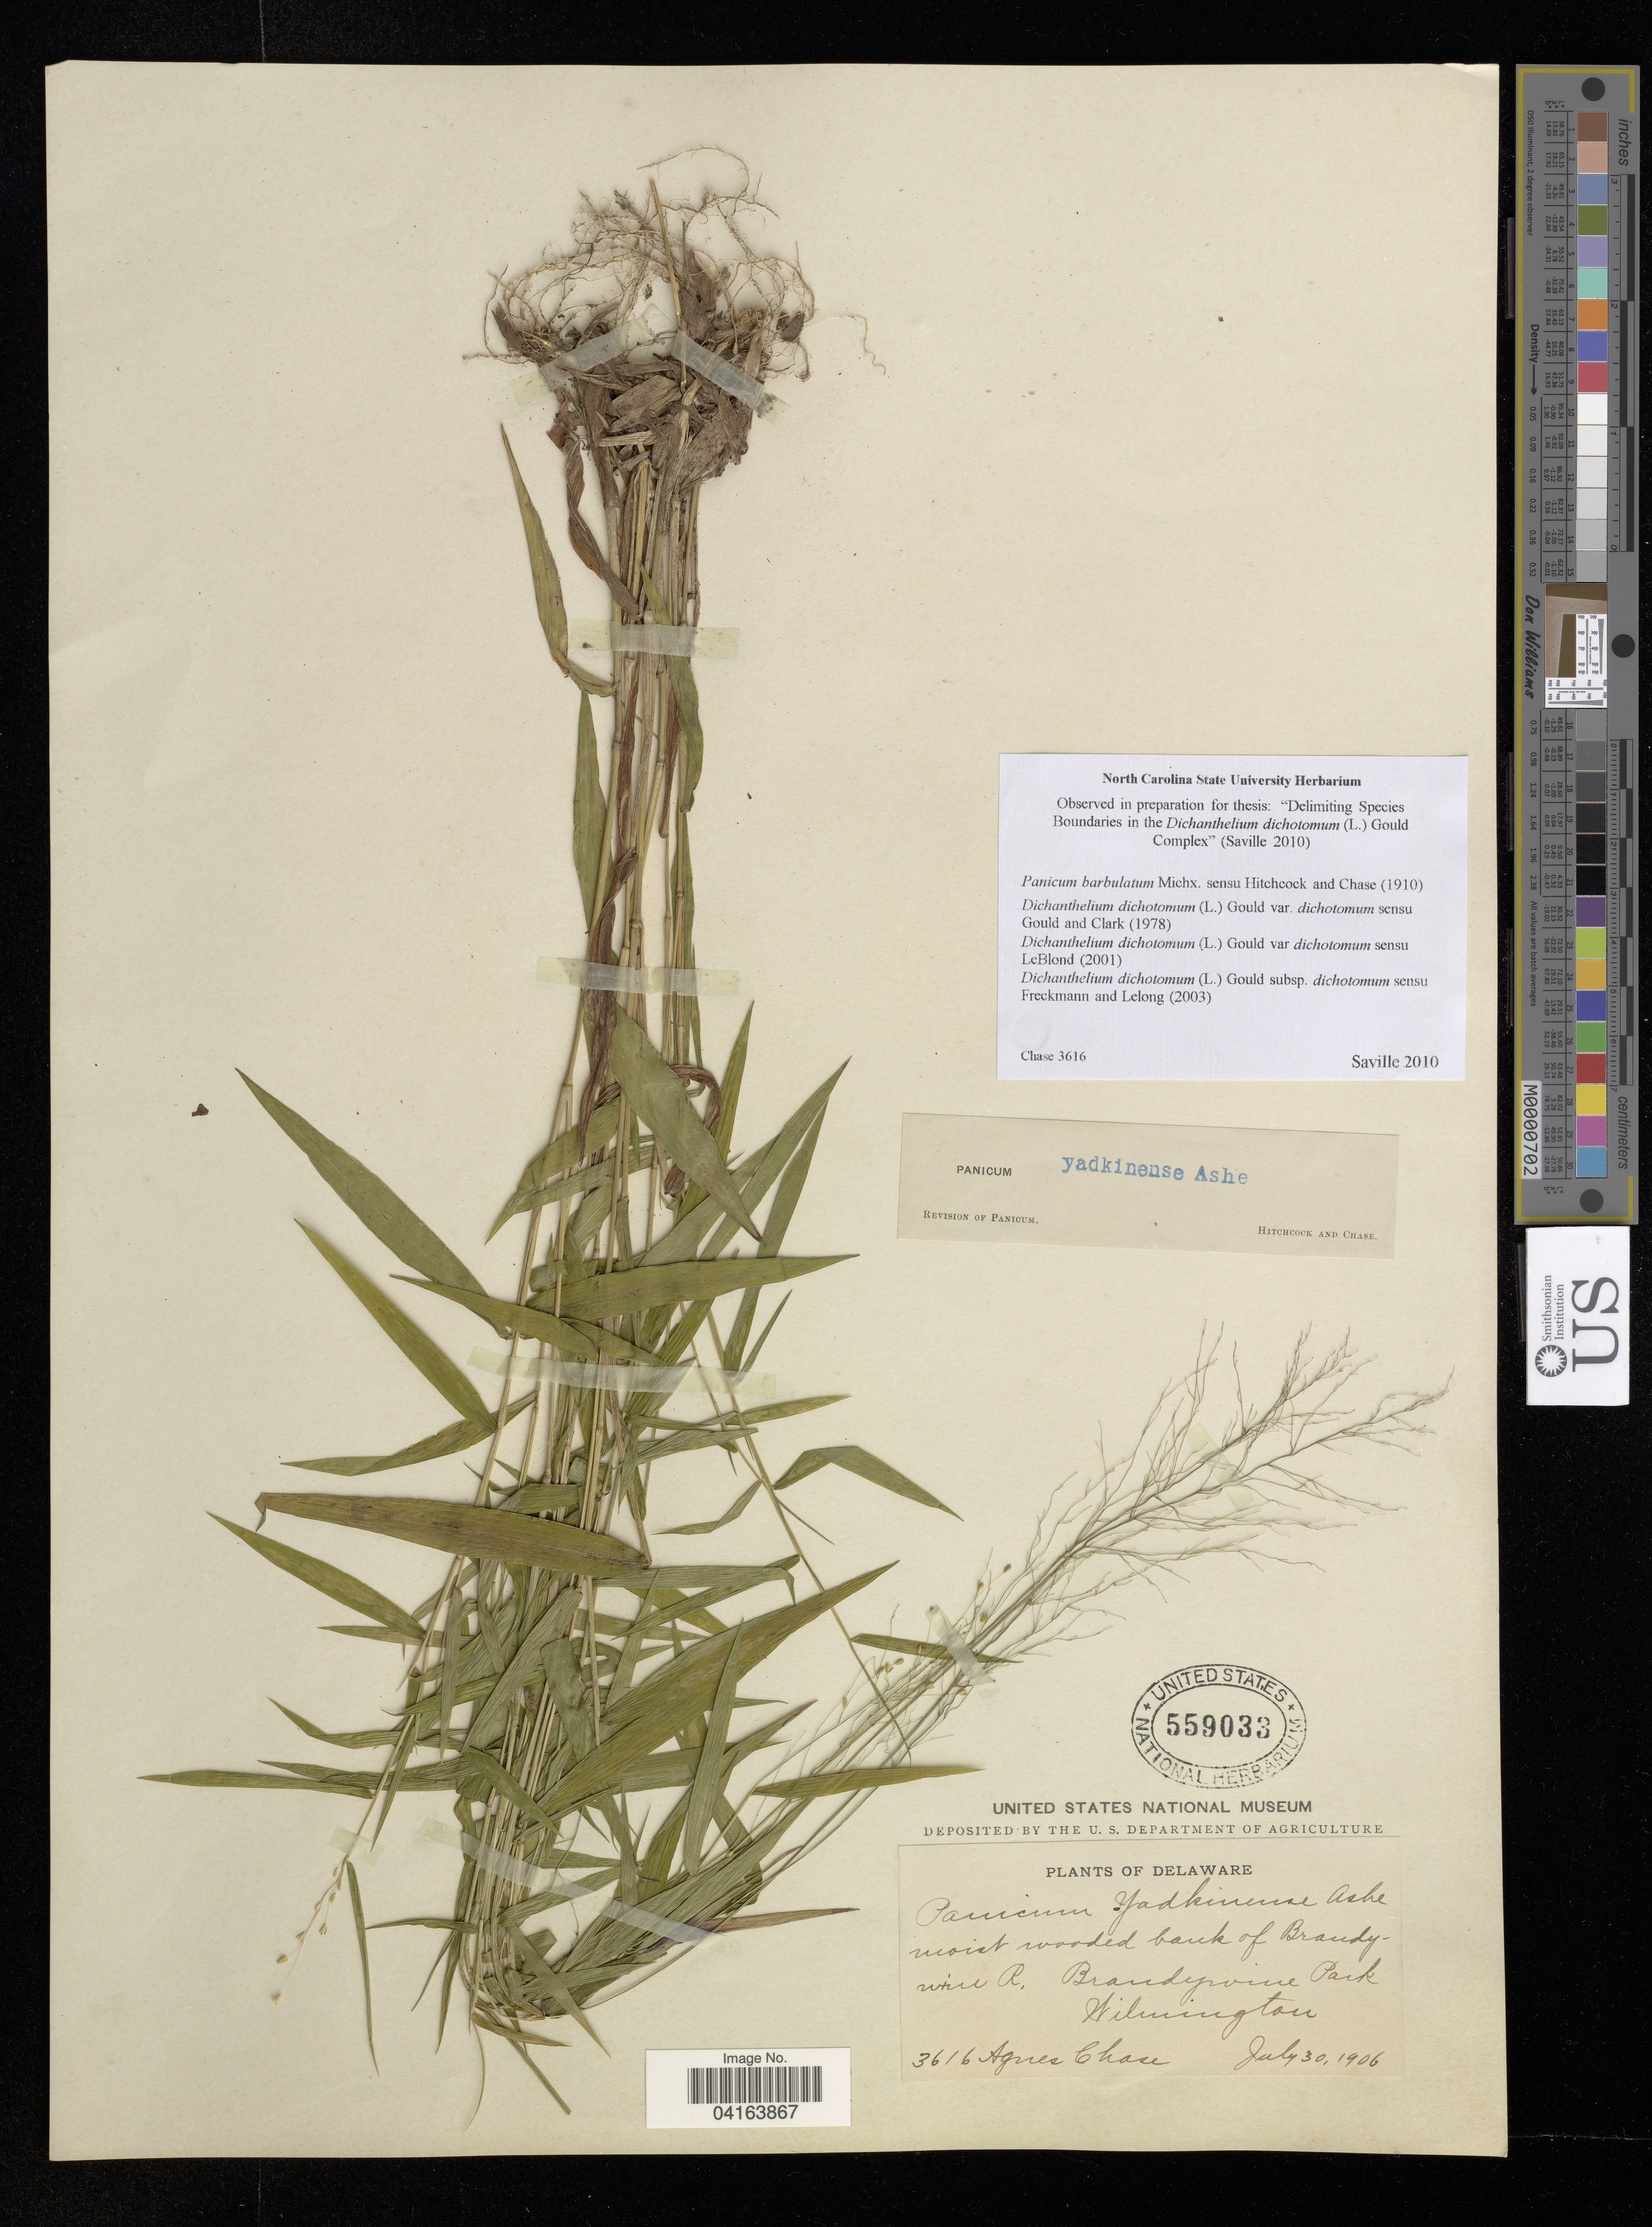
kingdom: Plantae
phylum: Tracheophyta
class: Liliopsida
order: Poales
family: Poaceae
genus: Dichanthelium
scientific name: Dichanthelium dichotomum subsp. dichotomum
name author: Gould & Clark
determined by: Saville, A. C., (NCSC), North Carolina State University (UNITED STATES)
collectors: A. Chase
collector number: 3616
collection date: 1906-07-30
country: United States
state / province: Delaware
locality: Bank of Brandywine R. Brandywine Park Wilmington.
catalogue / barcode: US 559033